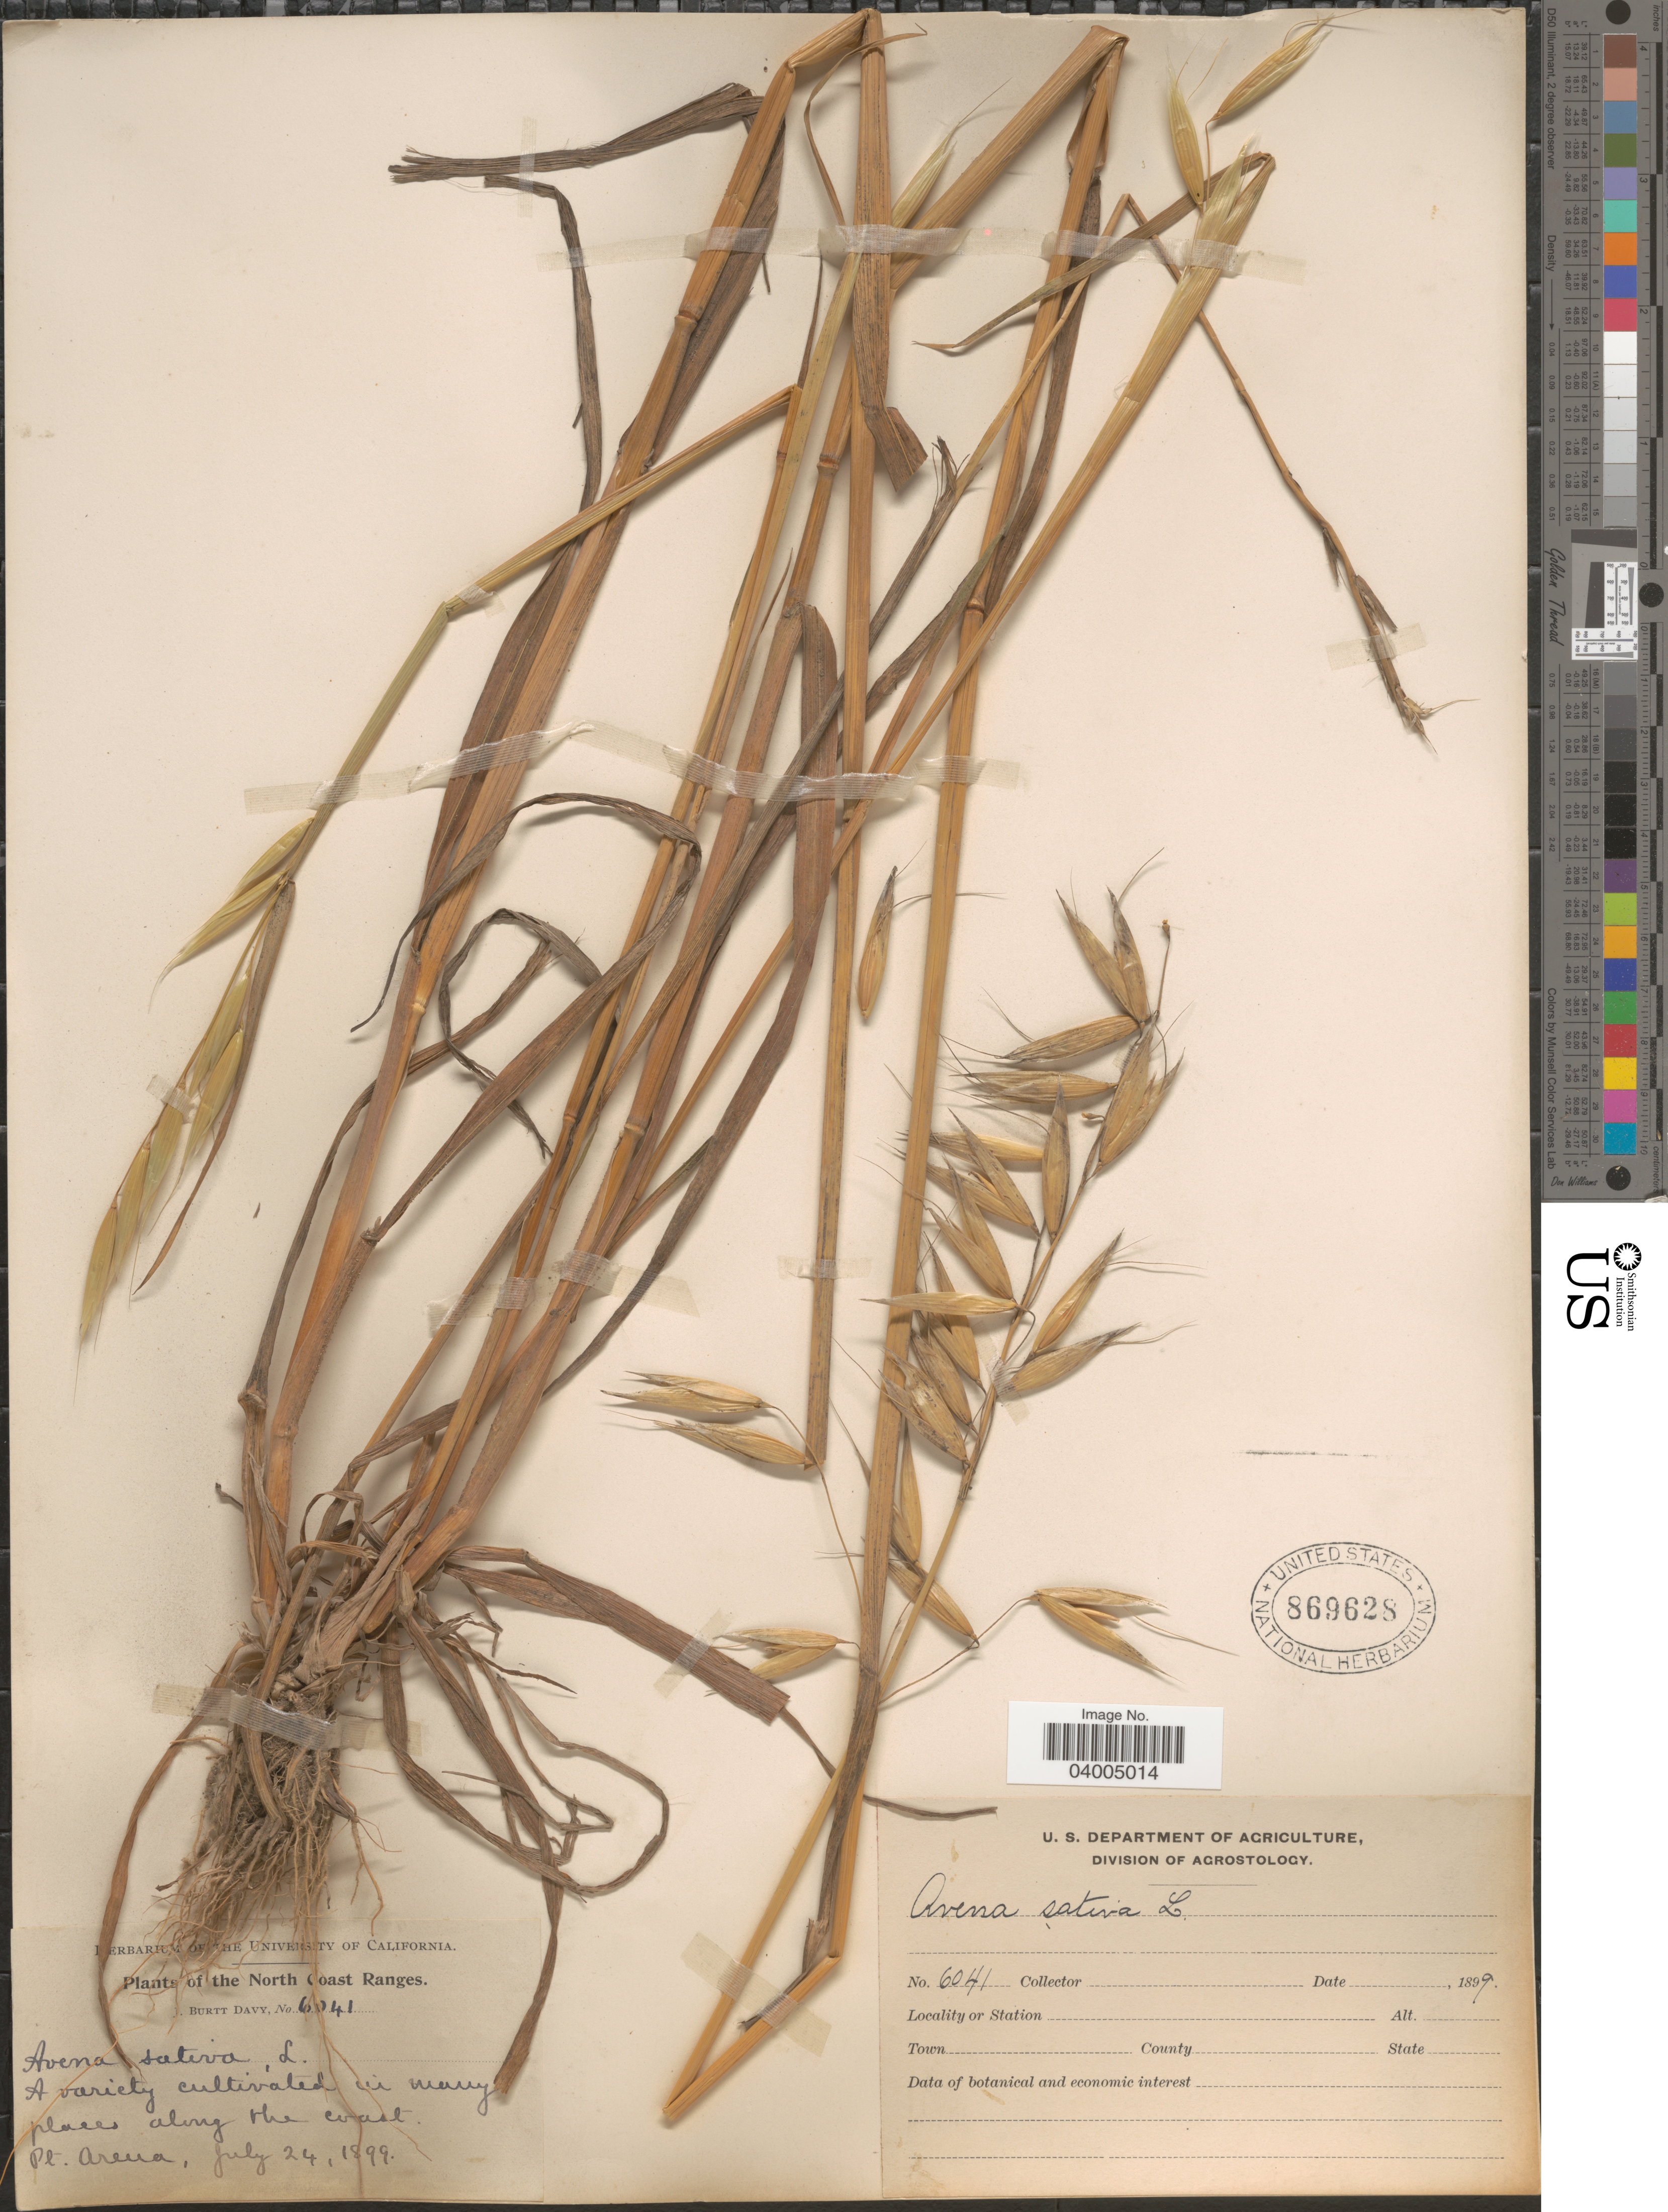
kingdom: Plantae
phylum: Tracheophyta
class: Liliopsida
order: Poales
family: Poaceae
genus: Avena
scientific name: Avena sativa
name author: L.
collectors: J. Burtt Davy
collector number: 6041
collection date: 1899-07-24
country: United States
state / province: California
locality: The North Coast Ranges. Pt. Arena.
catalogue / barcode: US 869628